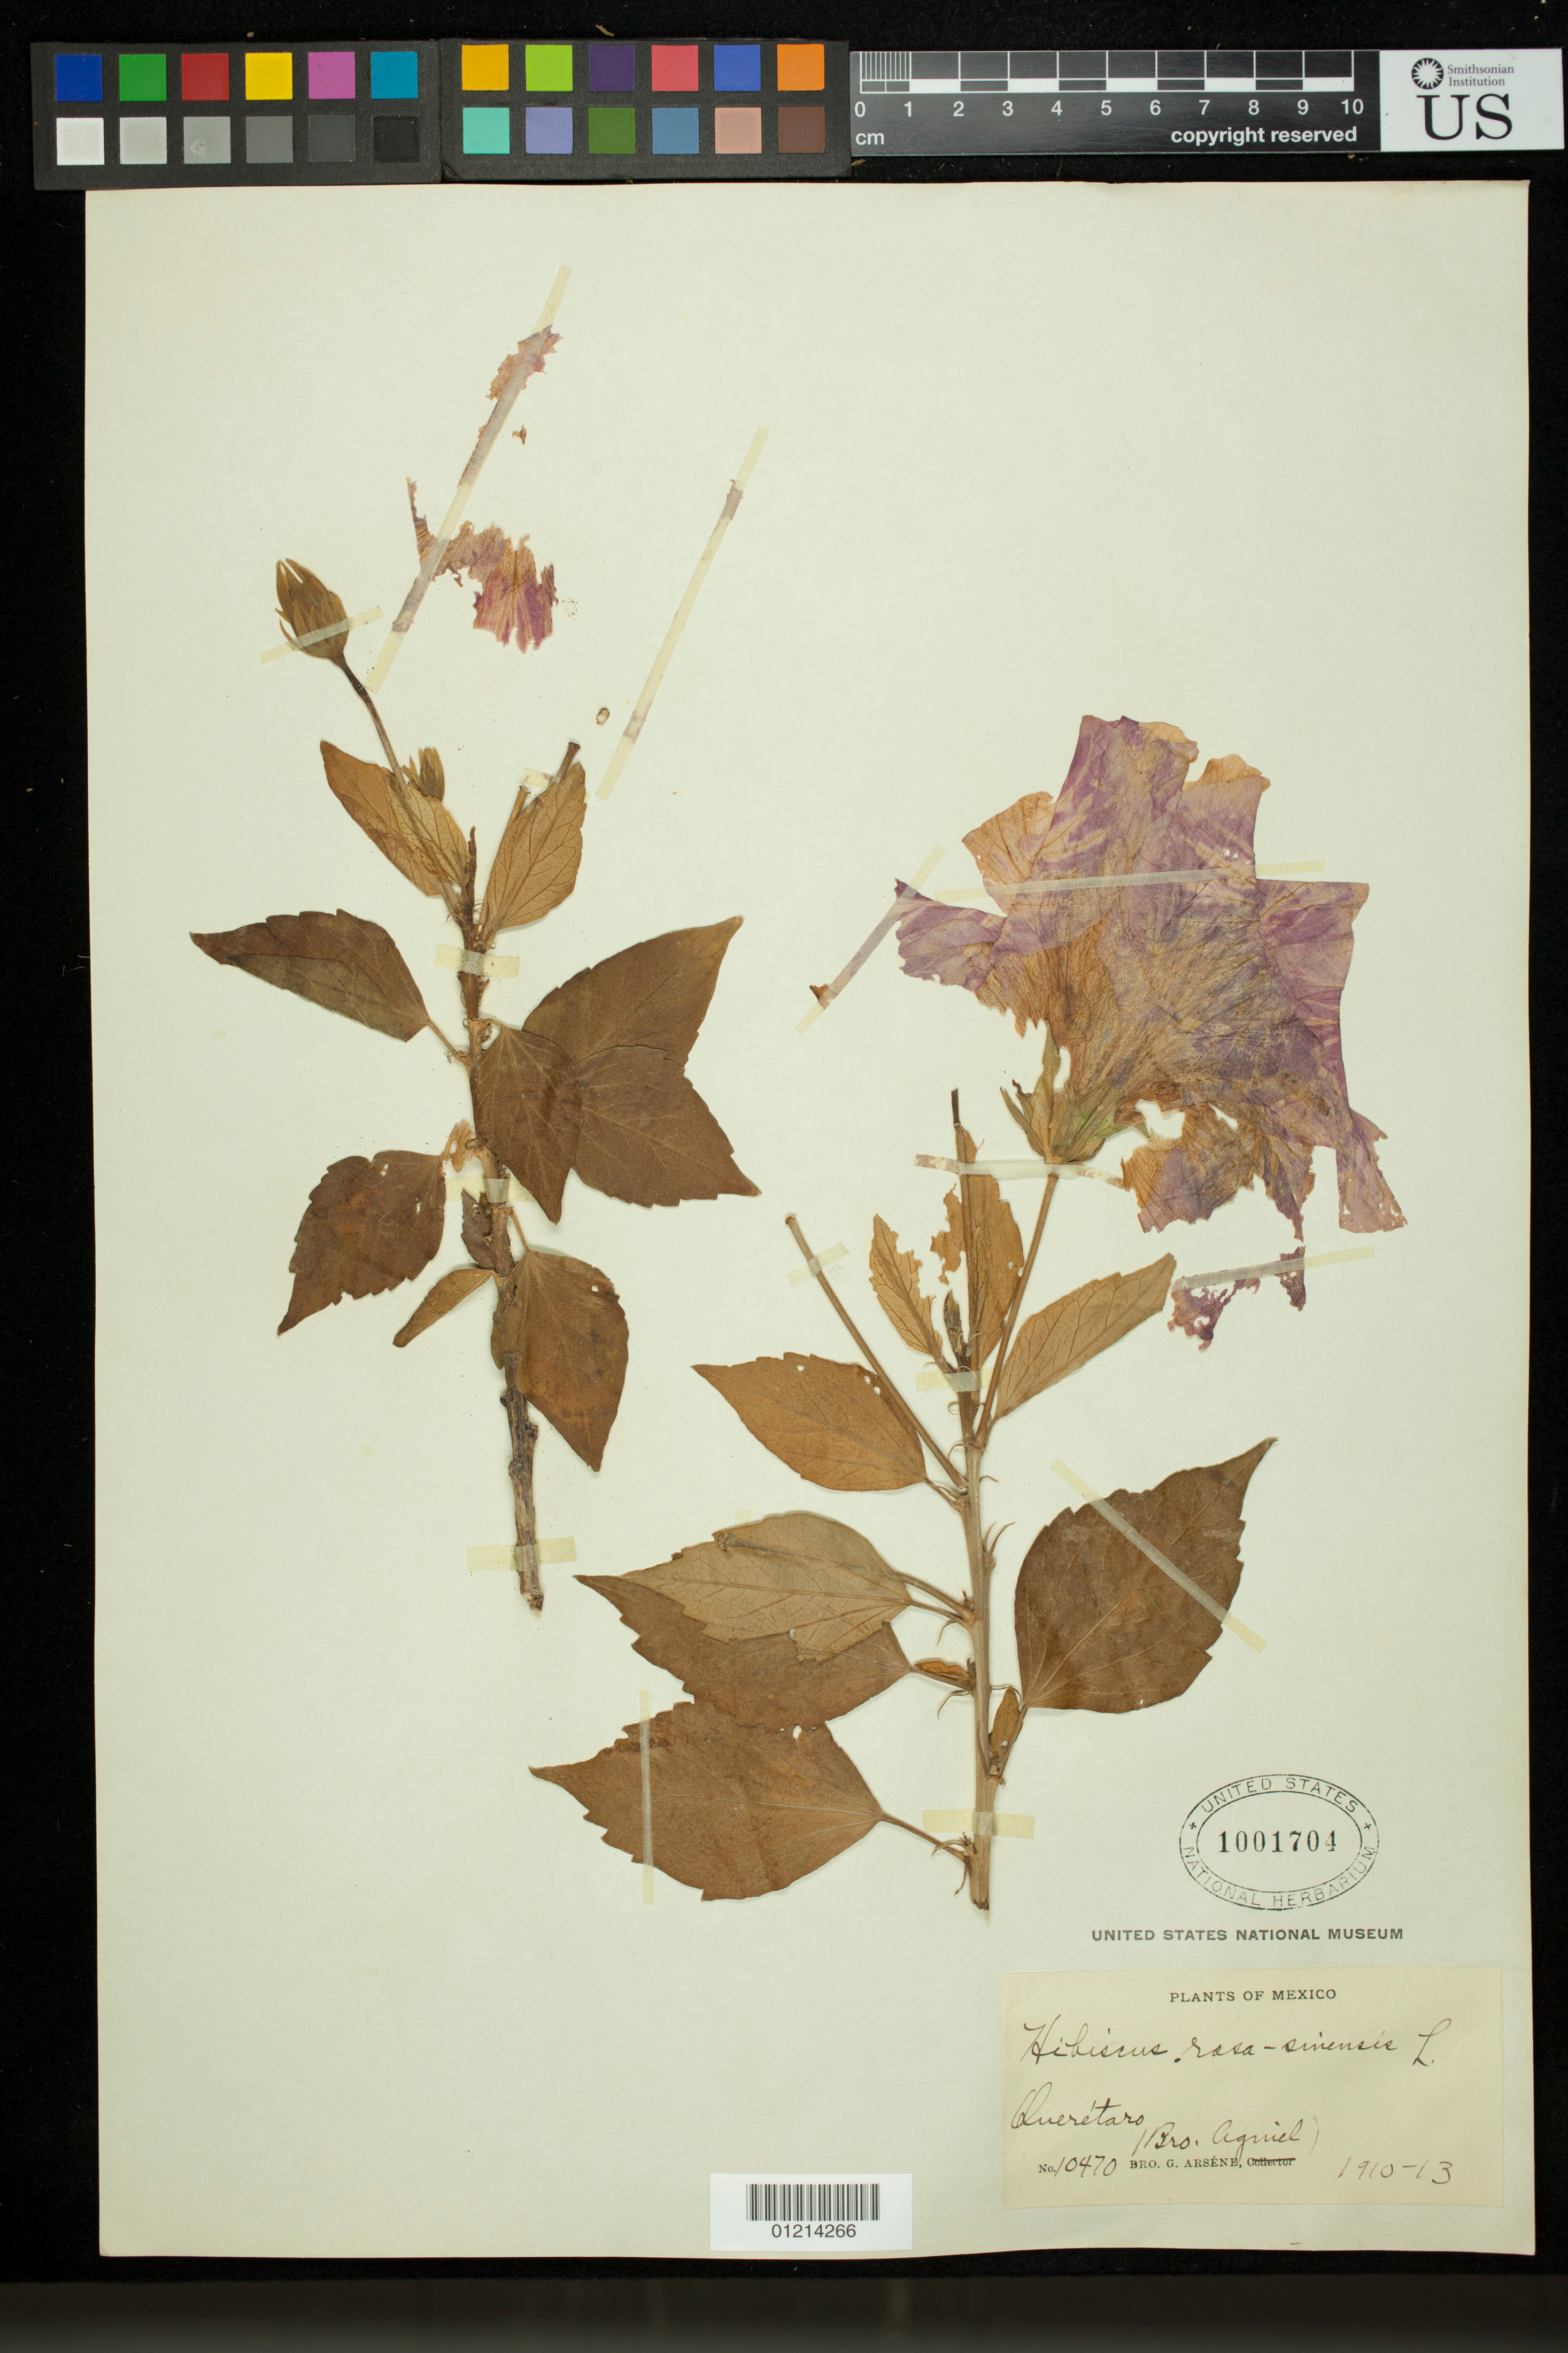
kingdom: Plantae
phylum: Tracheophyta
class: Magnoliopsida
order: Malvales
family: Malvaceae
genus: Hibiscus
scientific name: Hibiscus rosa-sinensis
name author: L.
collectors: Bro. G. Arsène & Bro. Agniel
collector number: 10470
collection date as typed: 1910/1913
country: Mexico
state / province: Querétaro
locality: Querétaro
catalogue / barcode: US 1001704